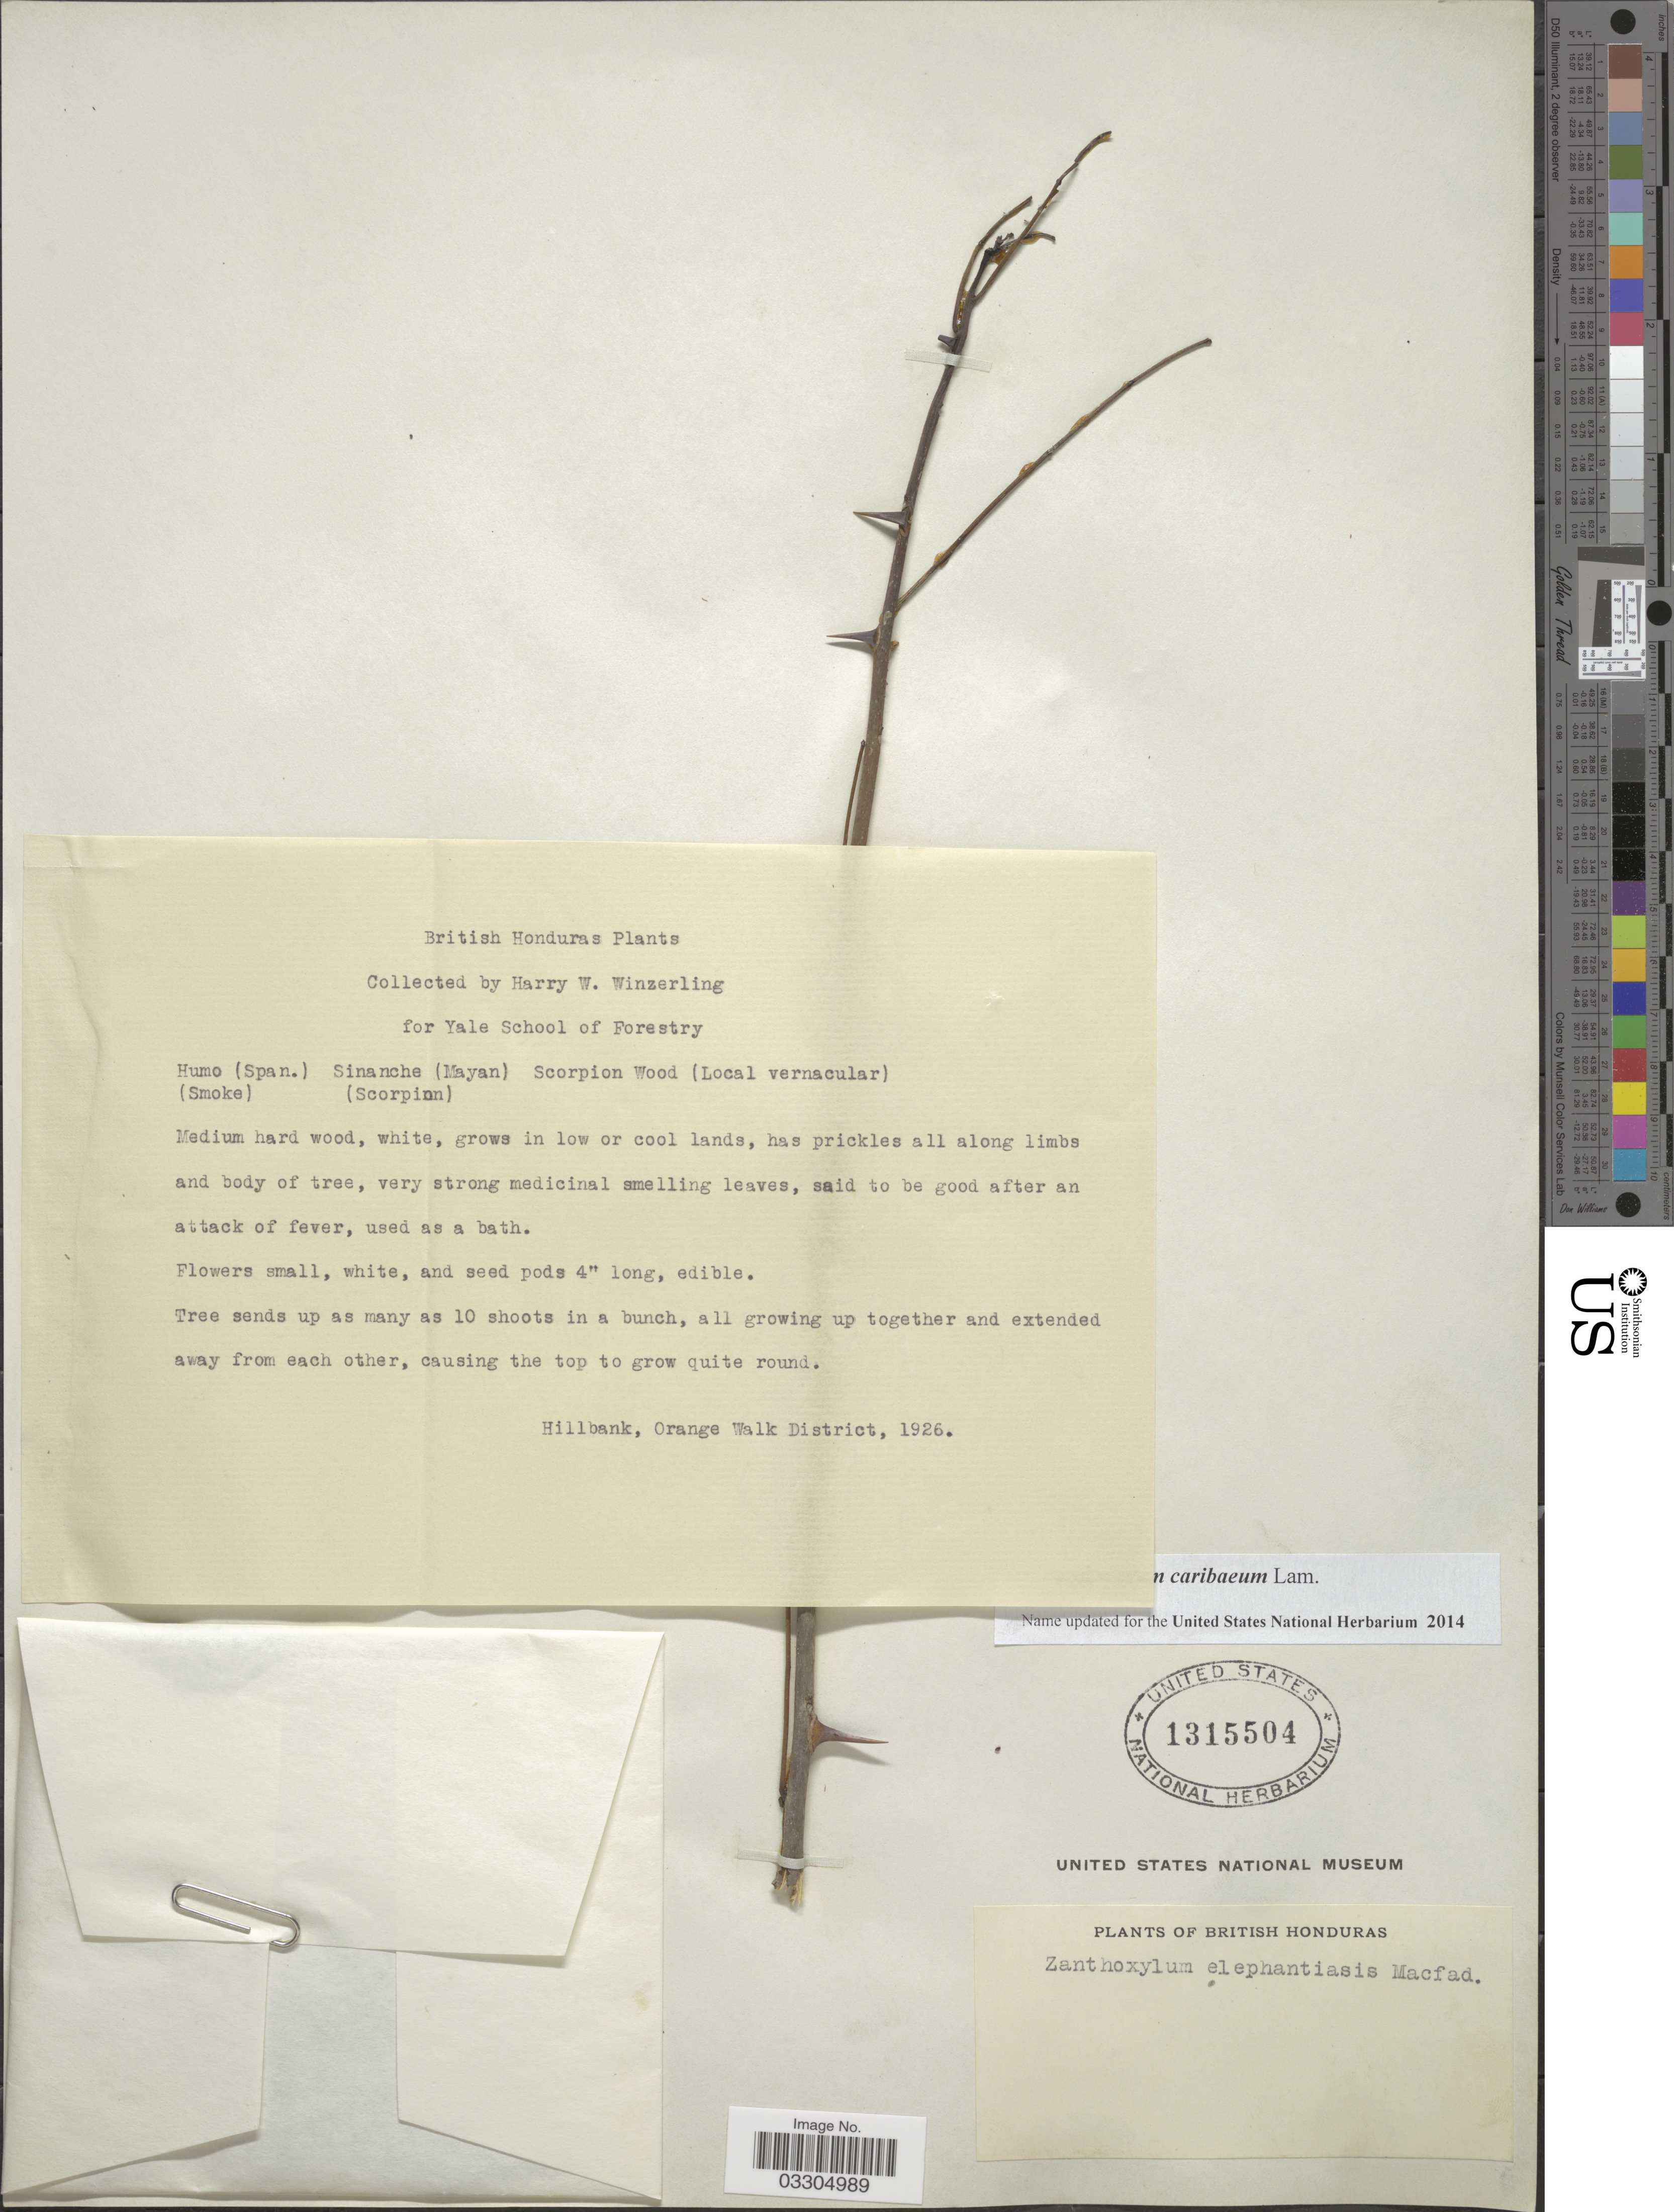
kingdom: Plantae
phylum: Tracheophyta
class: Magnoliopsida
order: Sapindales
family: Rutaceae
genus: Zanthoxylum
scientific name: Zanthoxylum caribaeum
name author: Lam.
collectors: H. Winzerling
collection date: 1926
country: Belize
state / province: Orange Walk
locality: British Honduras. Hillbank, Orange Walk District.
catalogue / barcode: US 1315504